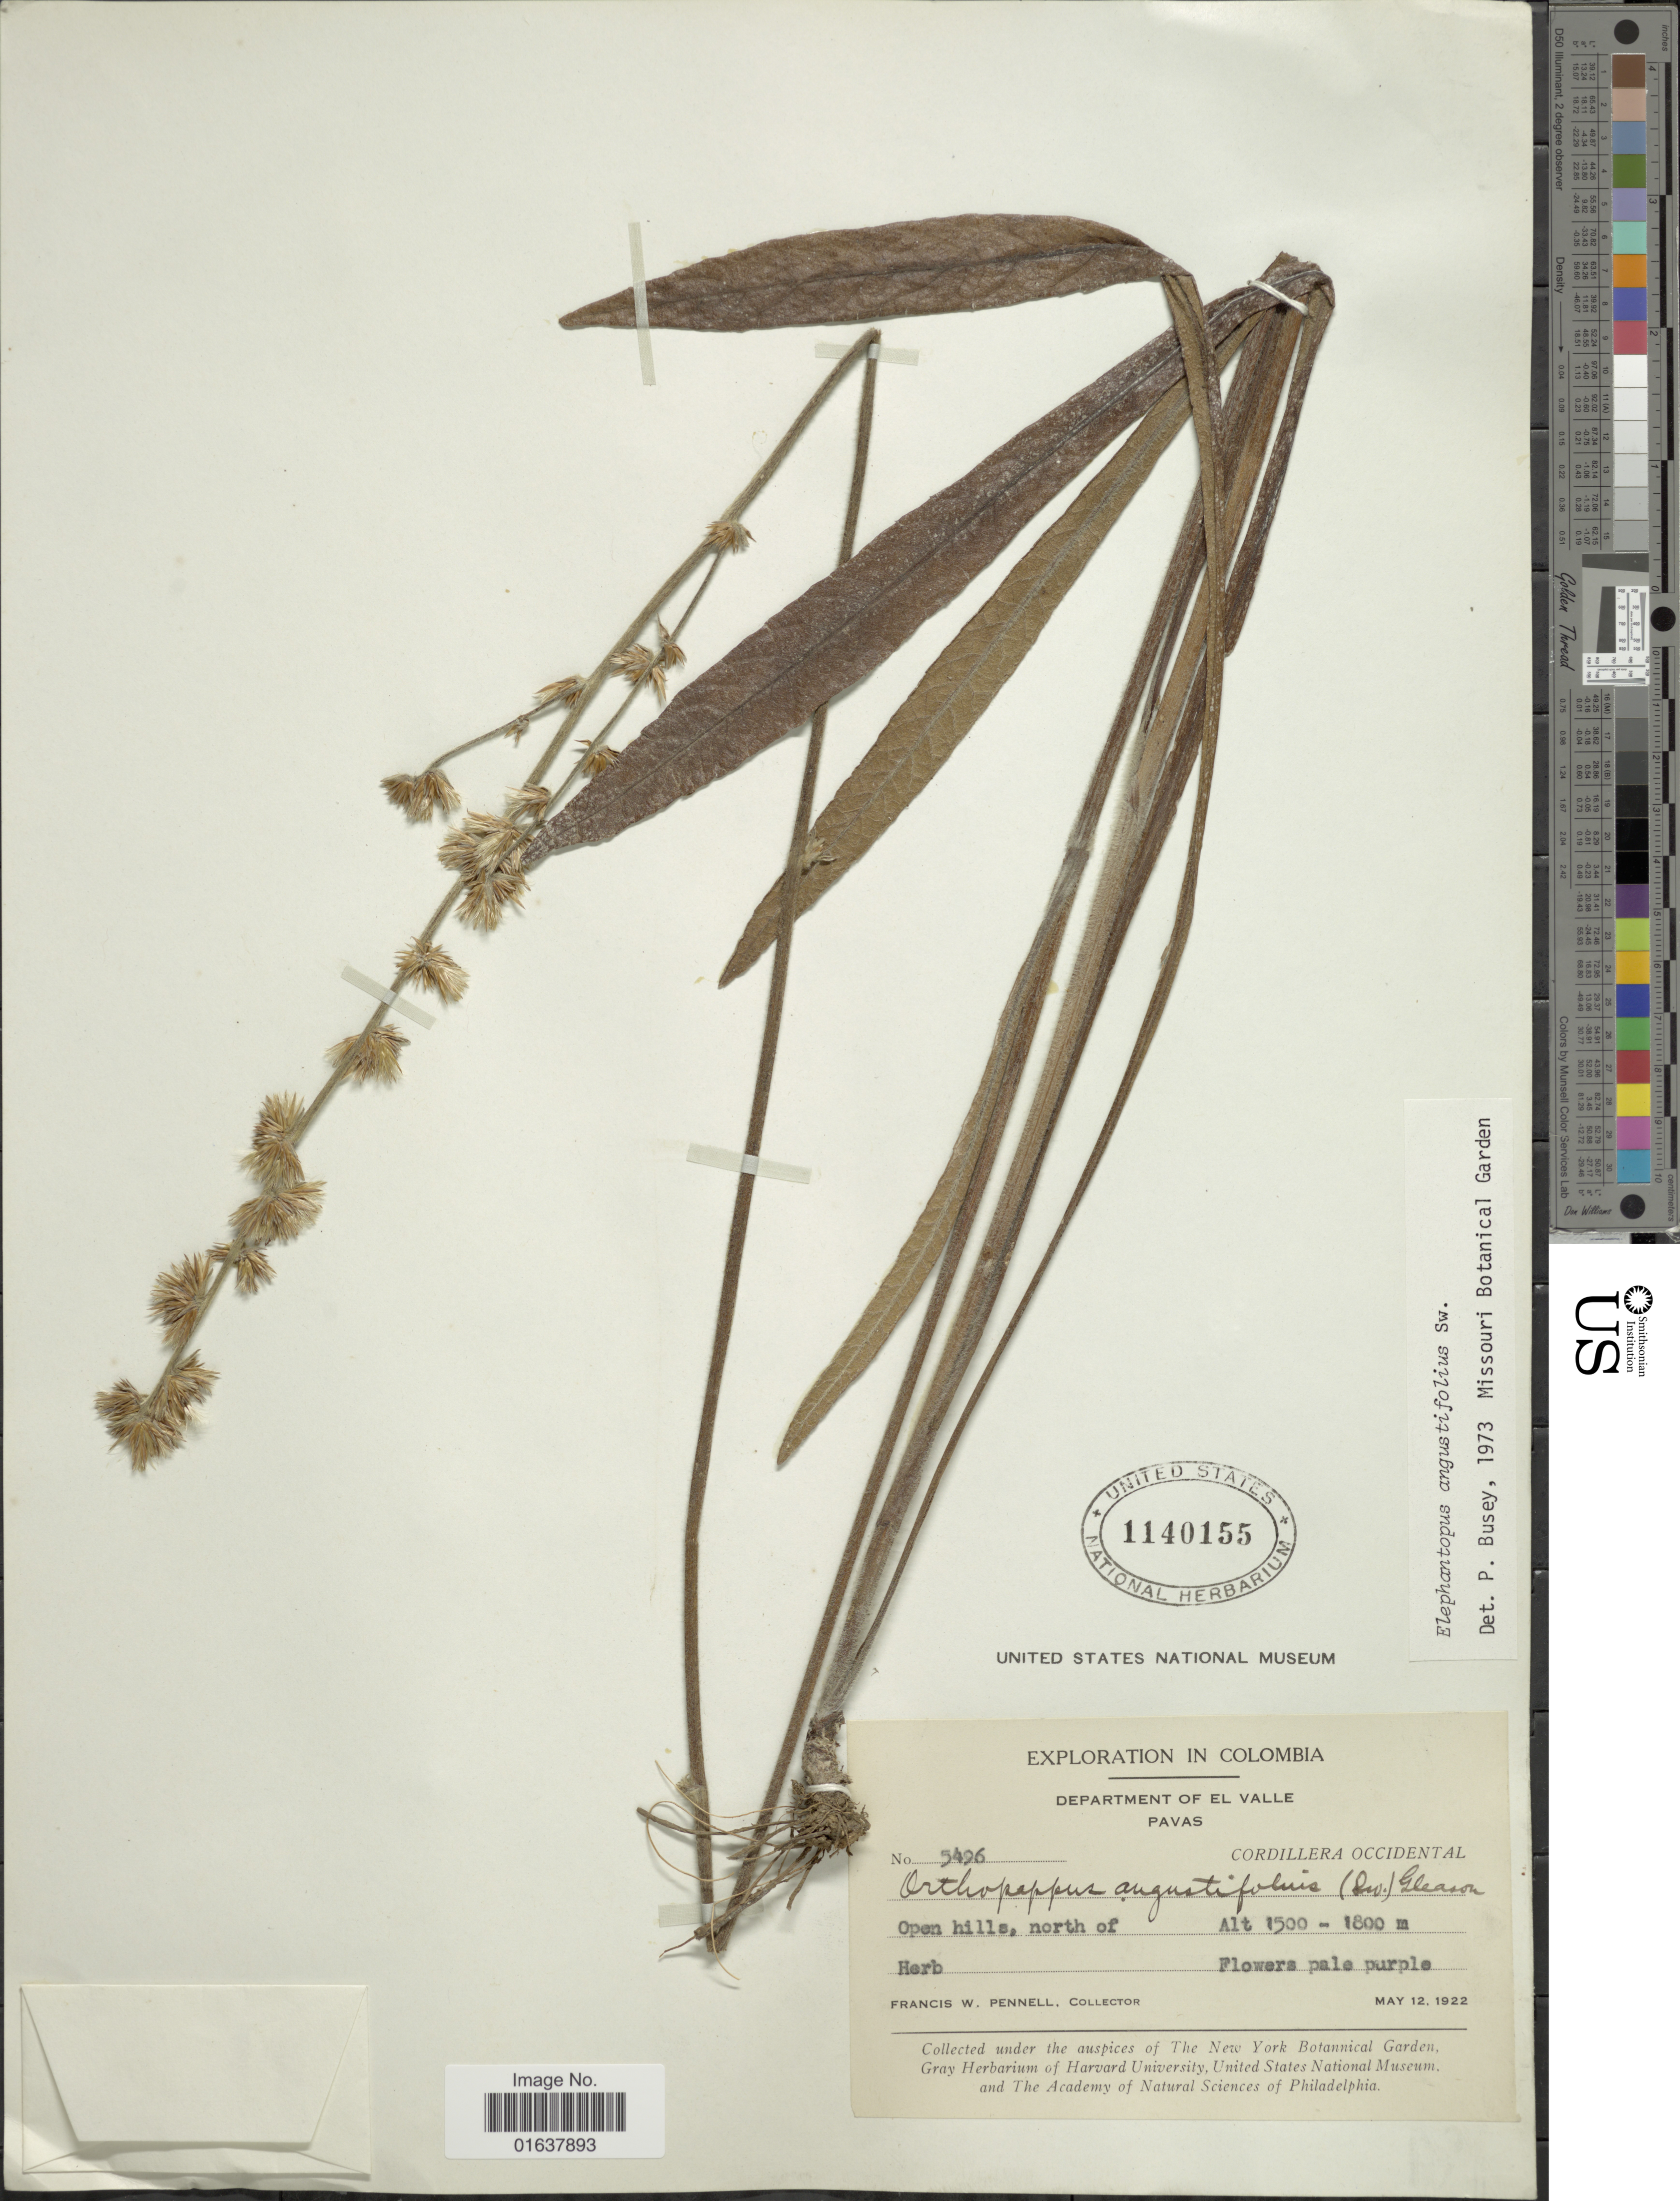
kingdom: Plantae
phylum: Tracheophyta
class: Magnoliopsida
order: Asterales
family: Asteraceae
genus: Orthopappus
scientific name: Orthopappus angustifolius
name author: (Sw.) Gleason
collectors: F. W. Pennell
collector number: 5496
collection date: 1922-05-12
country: Colombia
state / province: Valle del Cauca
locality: Department of El Valle. Pavas. Cordillera Occidental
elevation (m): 1500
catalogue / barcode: US 1140155